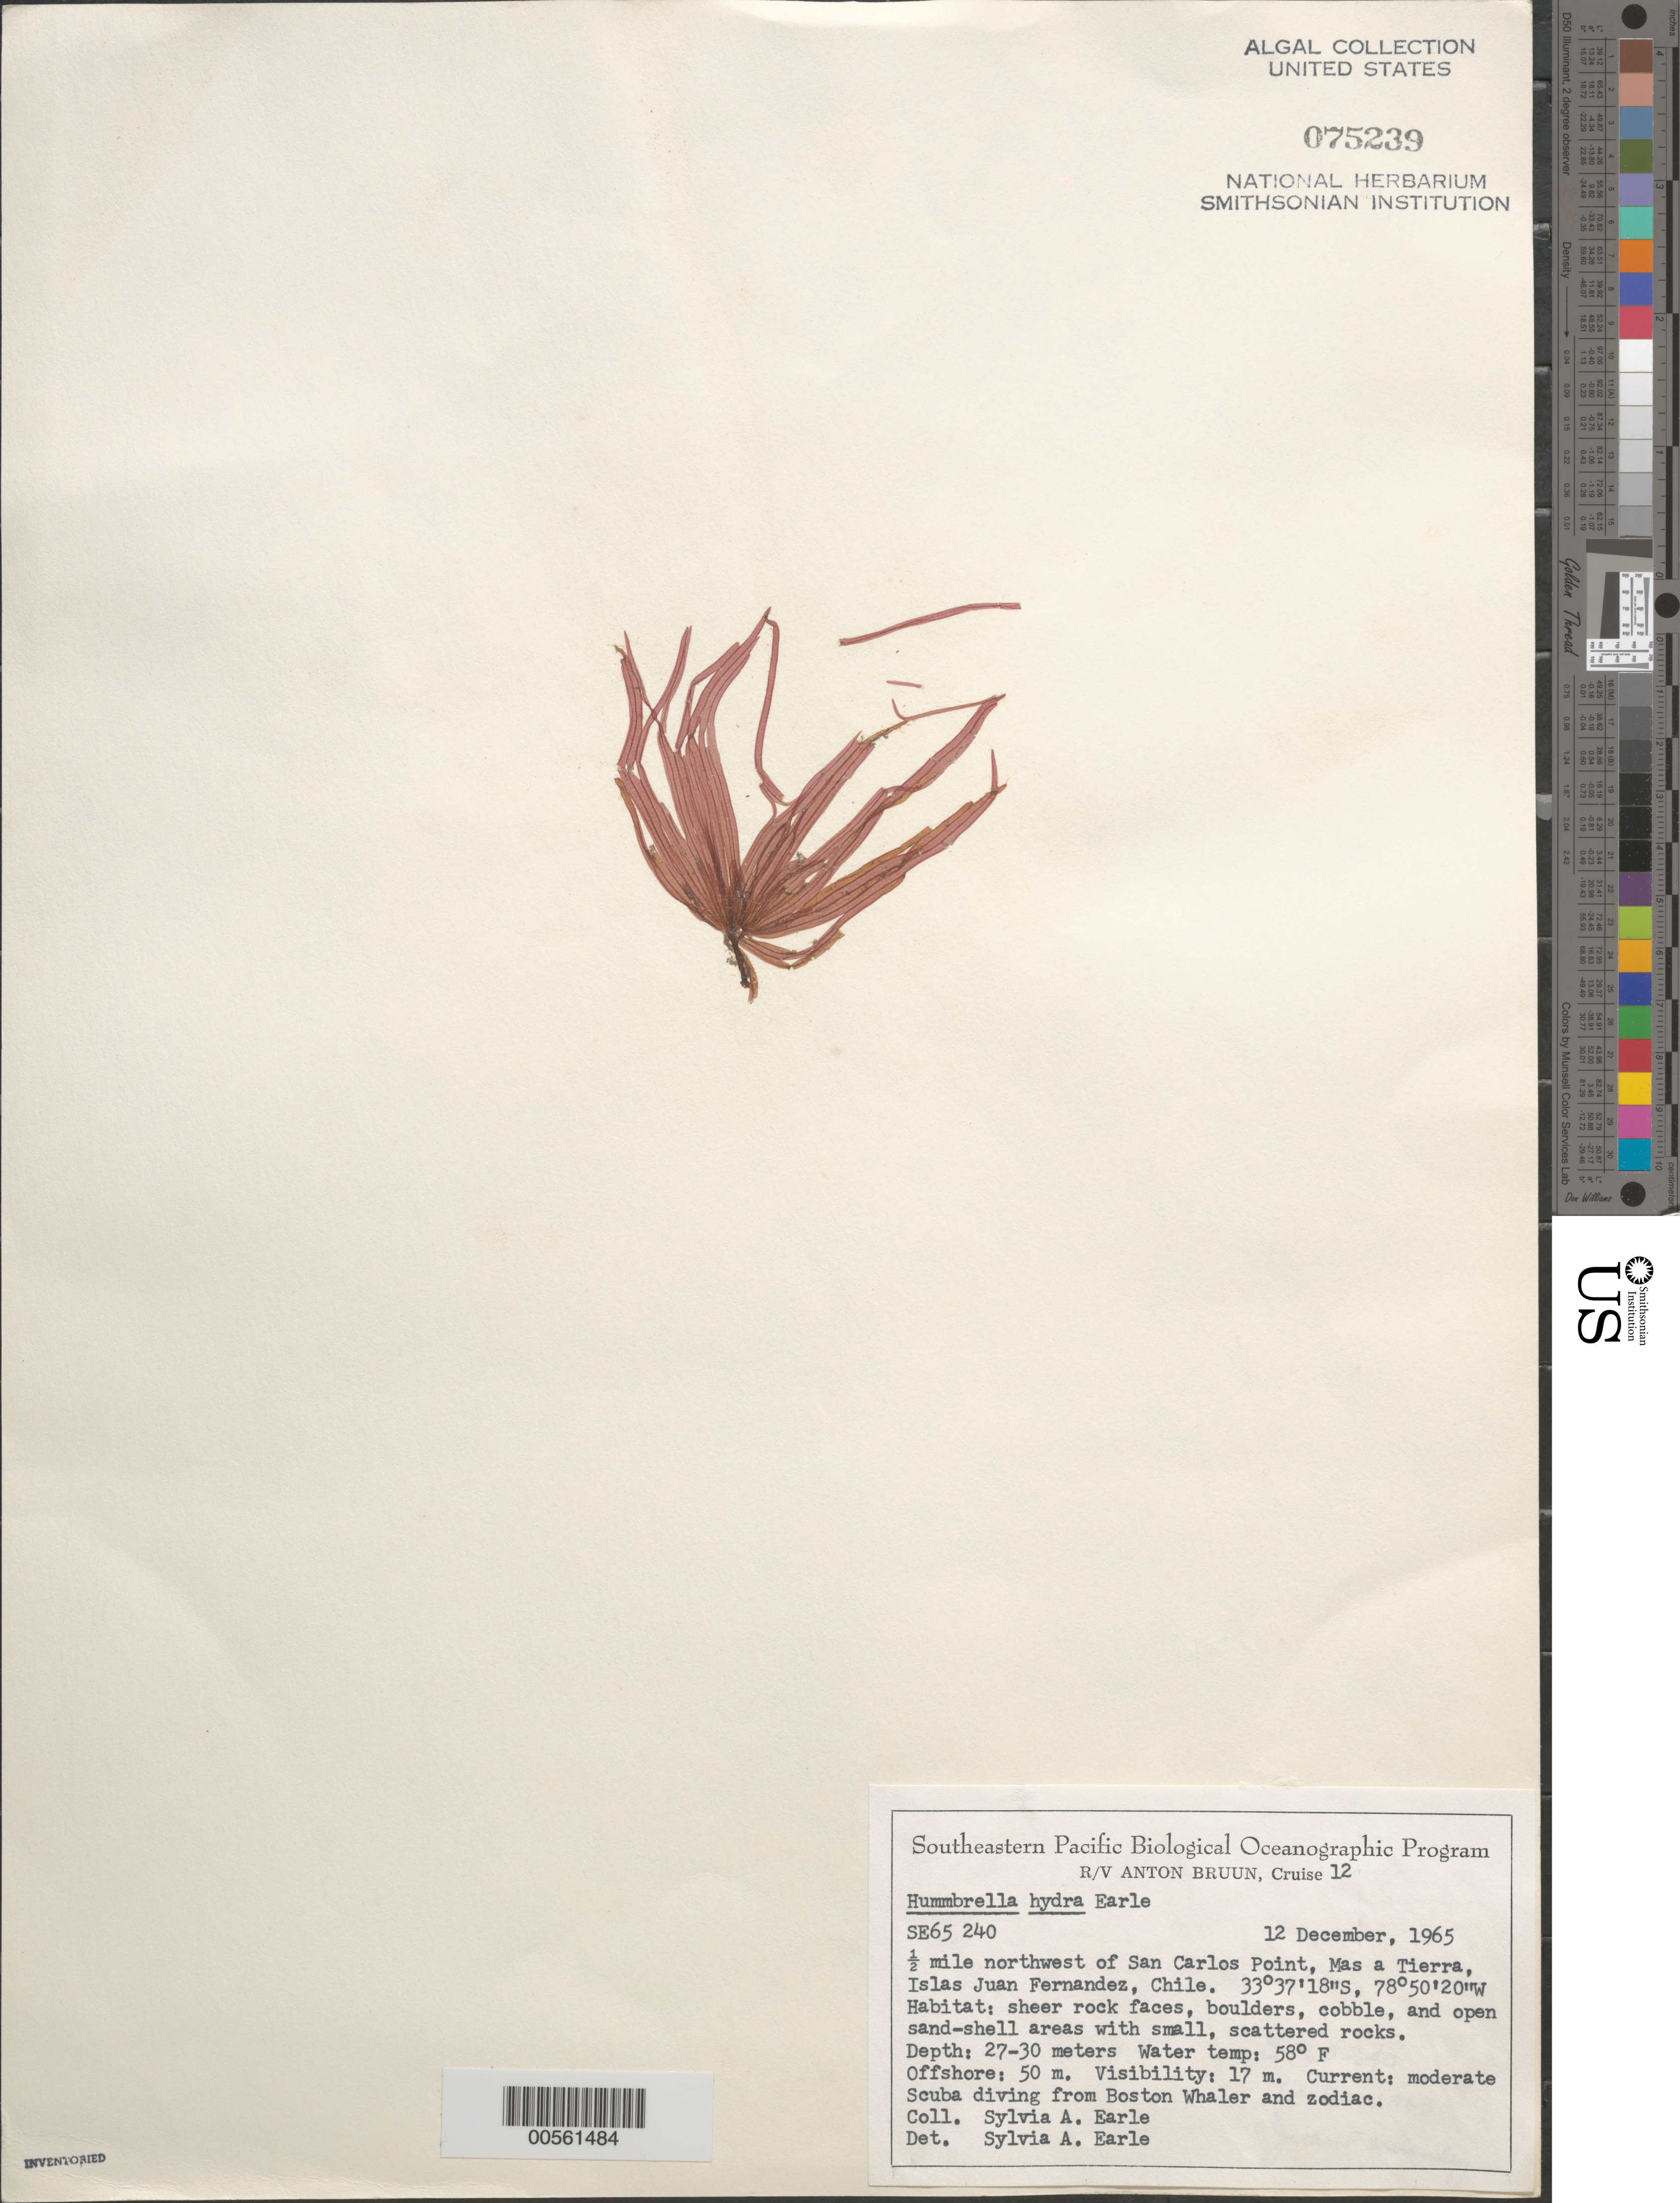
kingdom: Plantae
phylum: Rhodophyta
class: Florideophyceae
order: Gigartinales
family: Pseudoanemoniaceae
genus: Hummbrella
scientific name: Hummbrella hydra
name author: S.A. Earle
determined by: Earle, S. A.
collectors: S. A. Earle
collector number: SE 65240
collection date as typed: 12 Dec 1965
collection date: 1965-12-12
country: Chile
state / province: Valparaíso (V)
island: Isla Más a Tierra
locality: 0.5 mile northwest of San Carlos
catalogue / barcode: US 75239